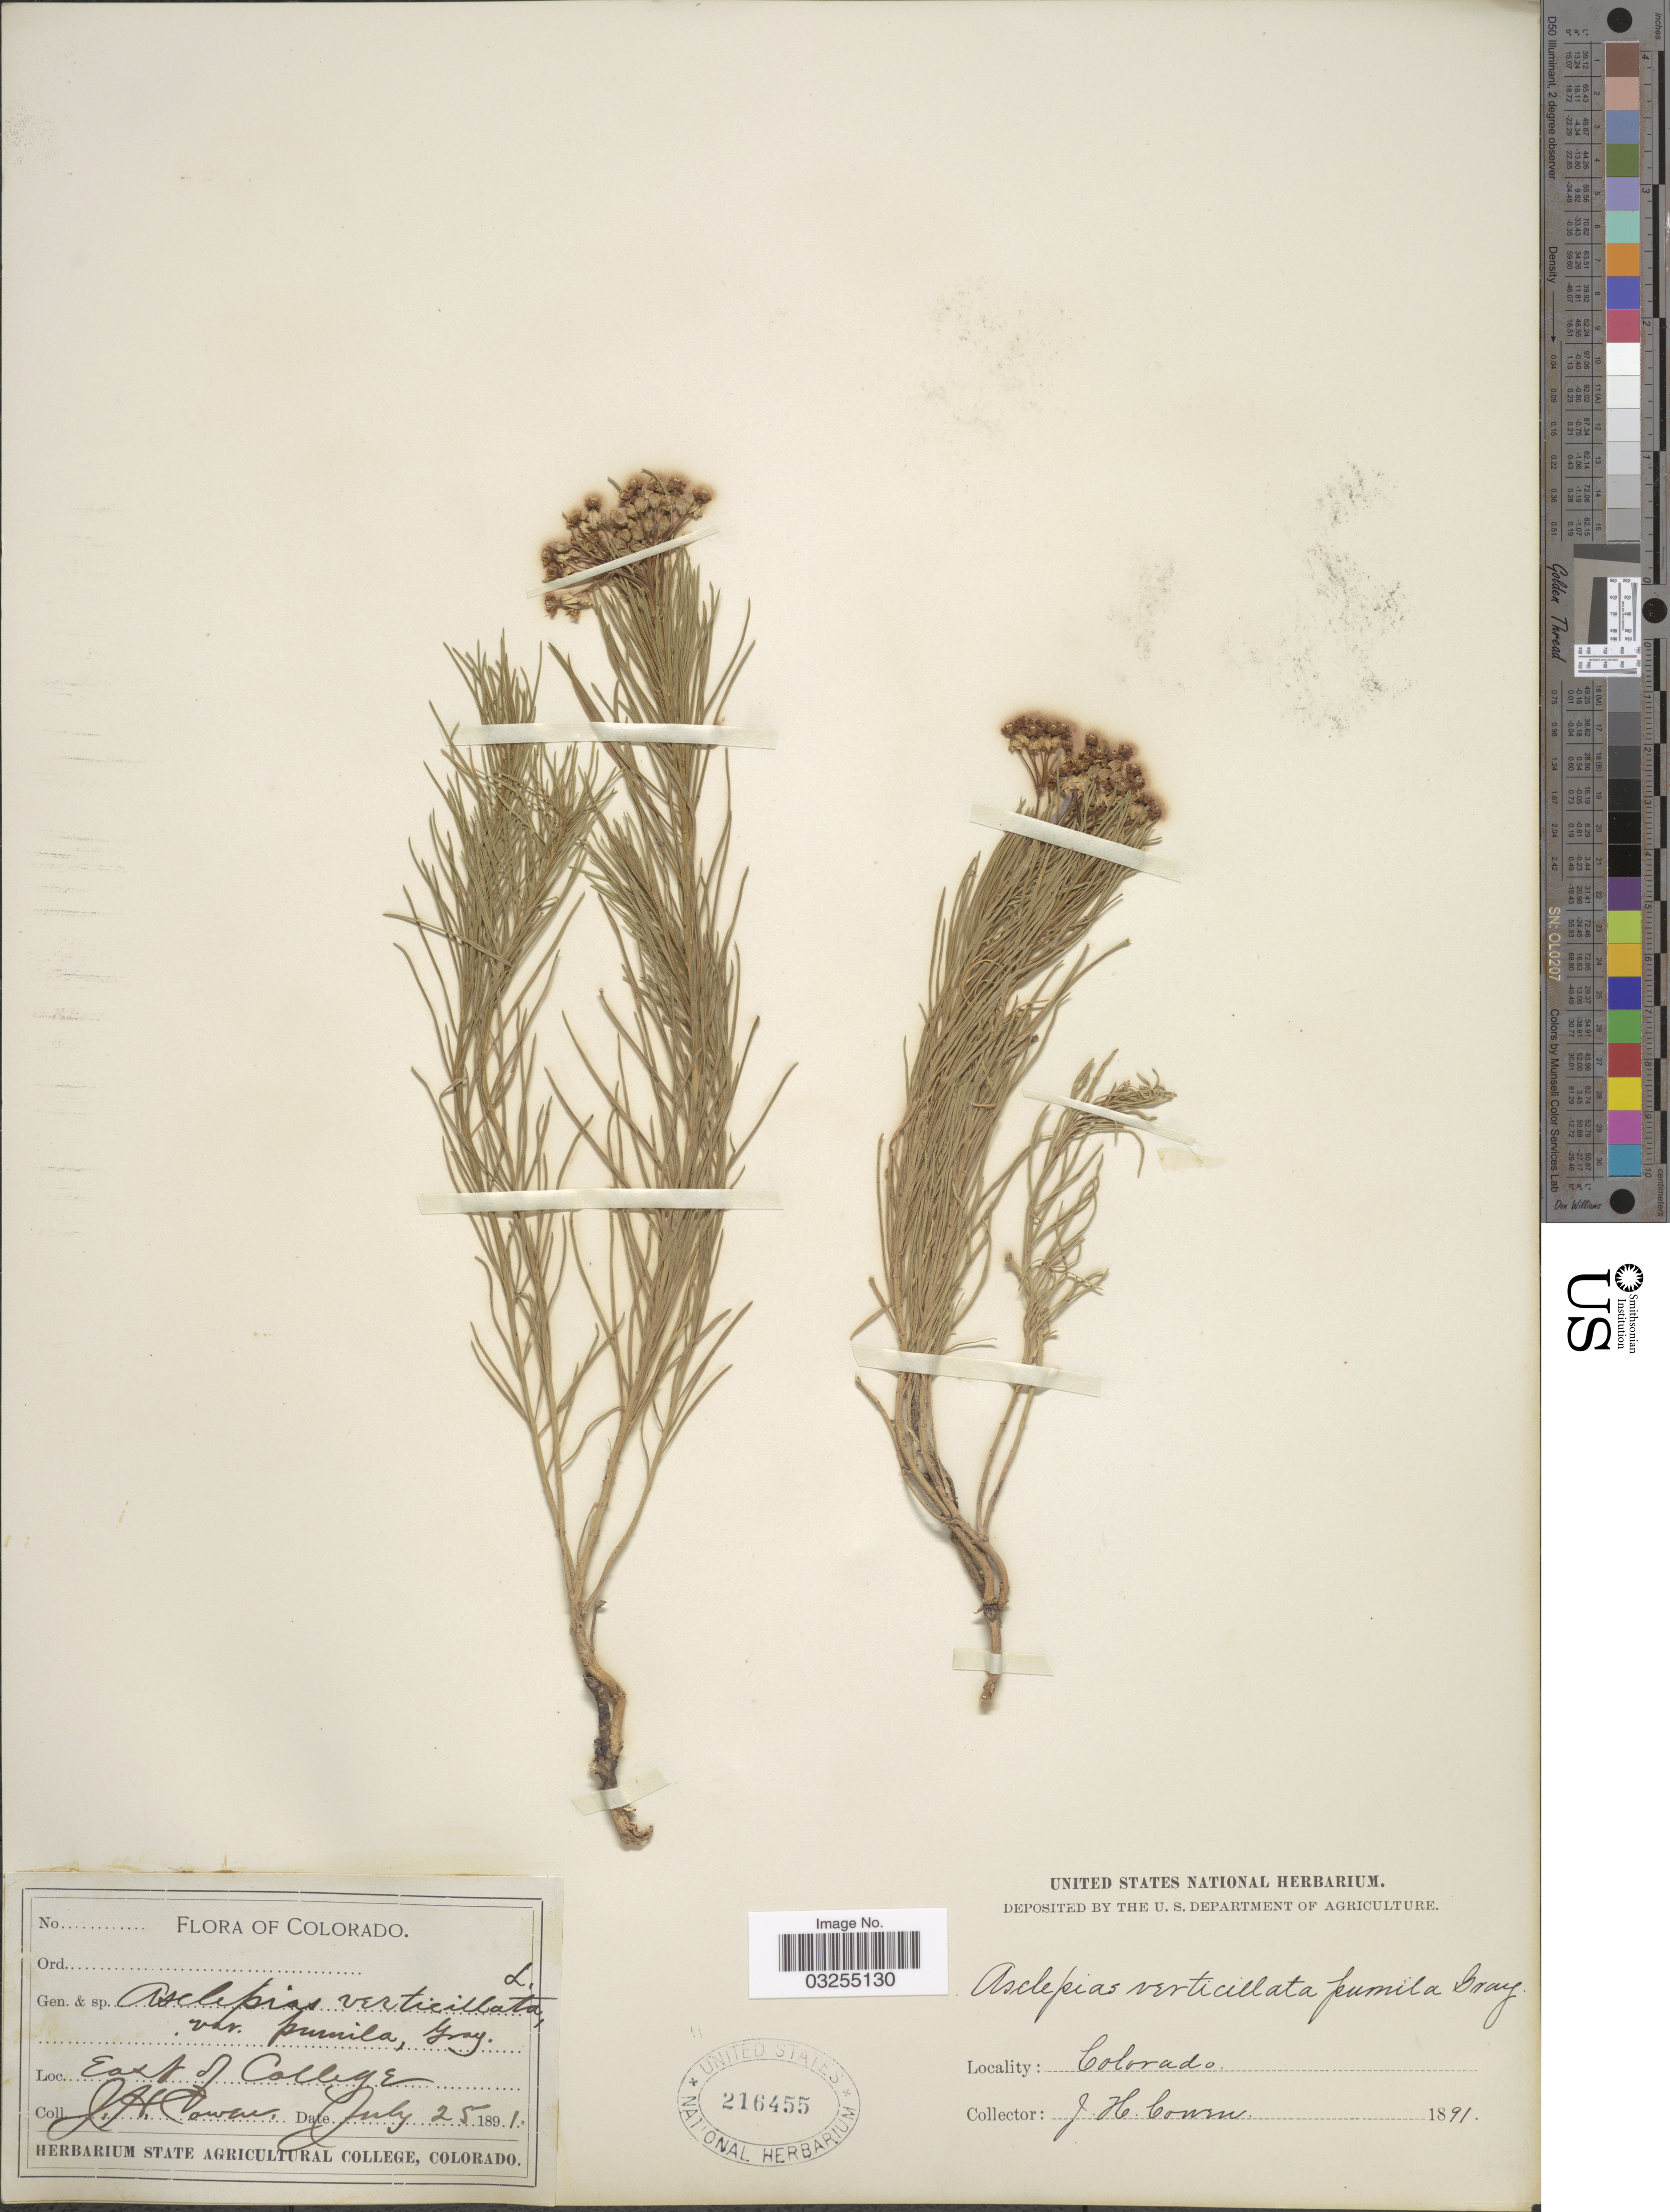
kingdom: Plantae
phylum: Tracheophyta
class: Magnoliopsida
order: Gentianales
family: Apocynaceae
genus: Asclepias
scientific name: Asclepias pumila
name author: (A. Gray) Vail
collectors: J. H. Cowen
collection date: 1891-07-25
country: United States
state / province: Colorado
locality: East of College.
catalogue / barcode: US 216455